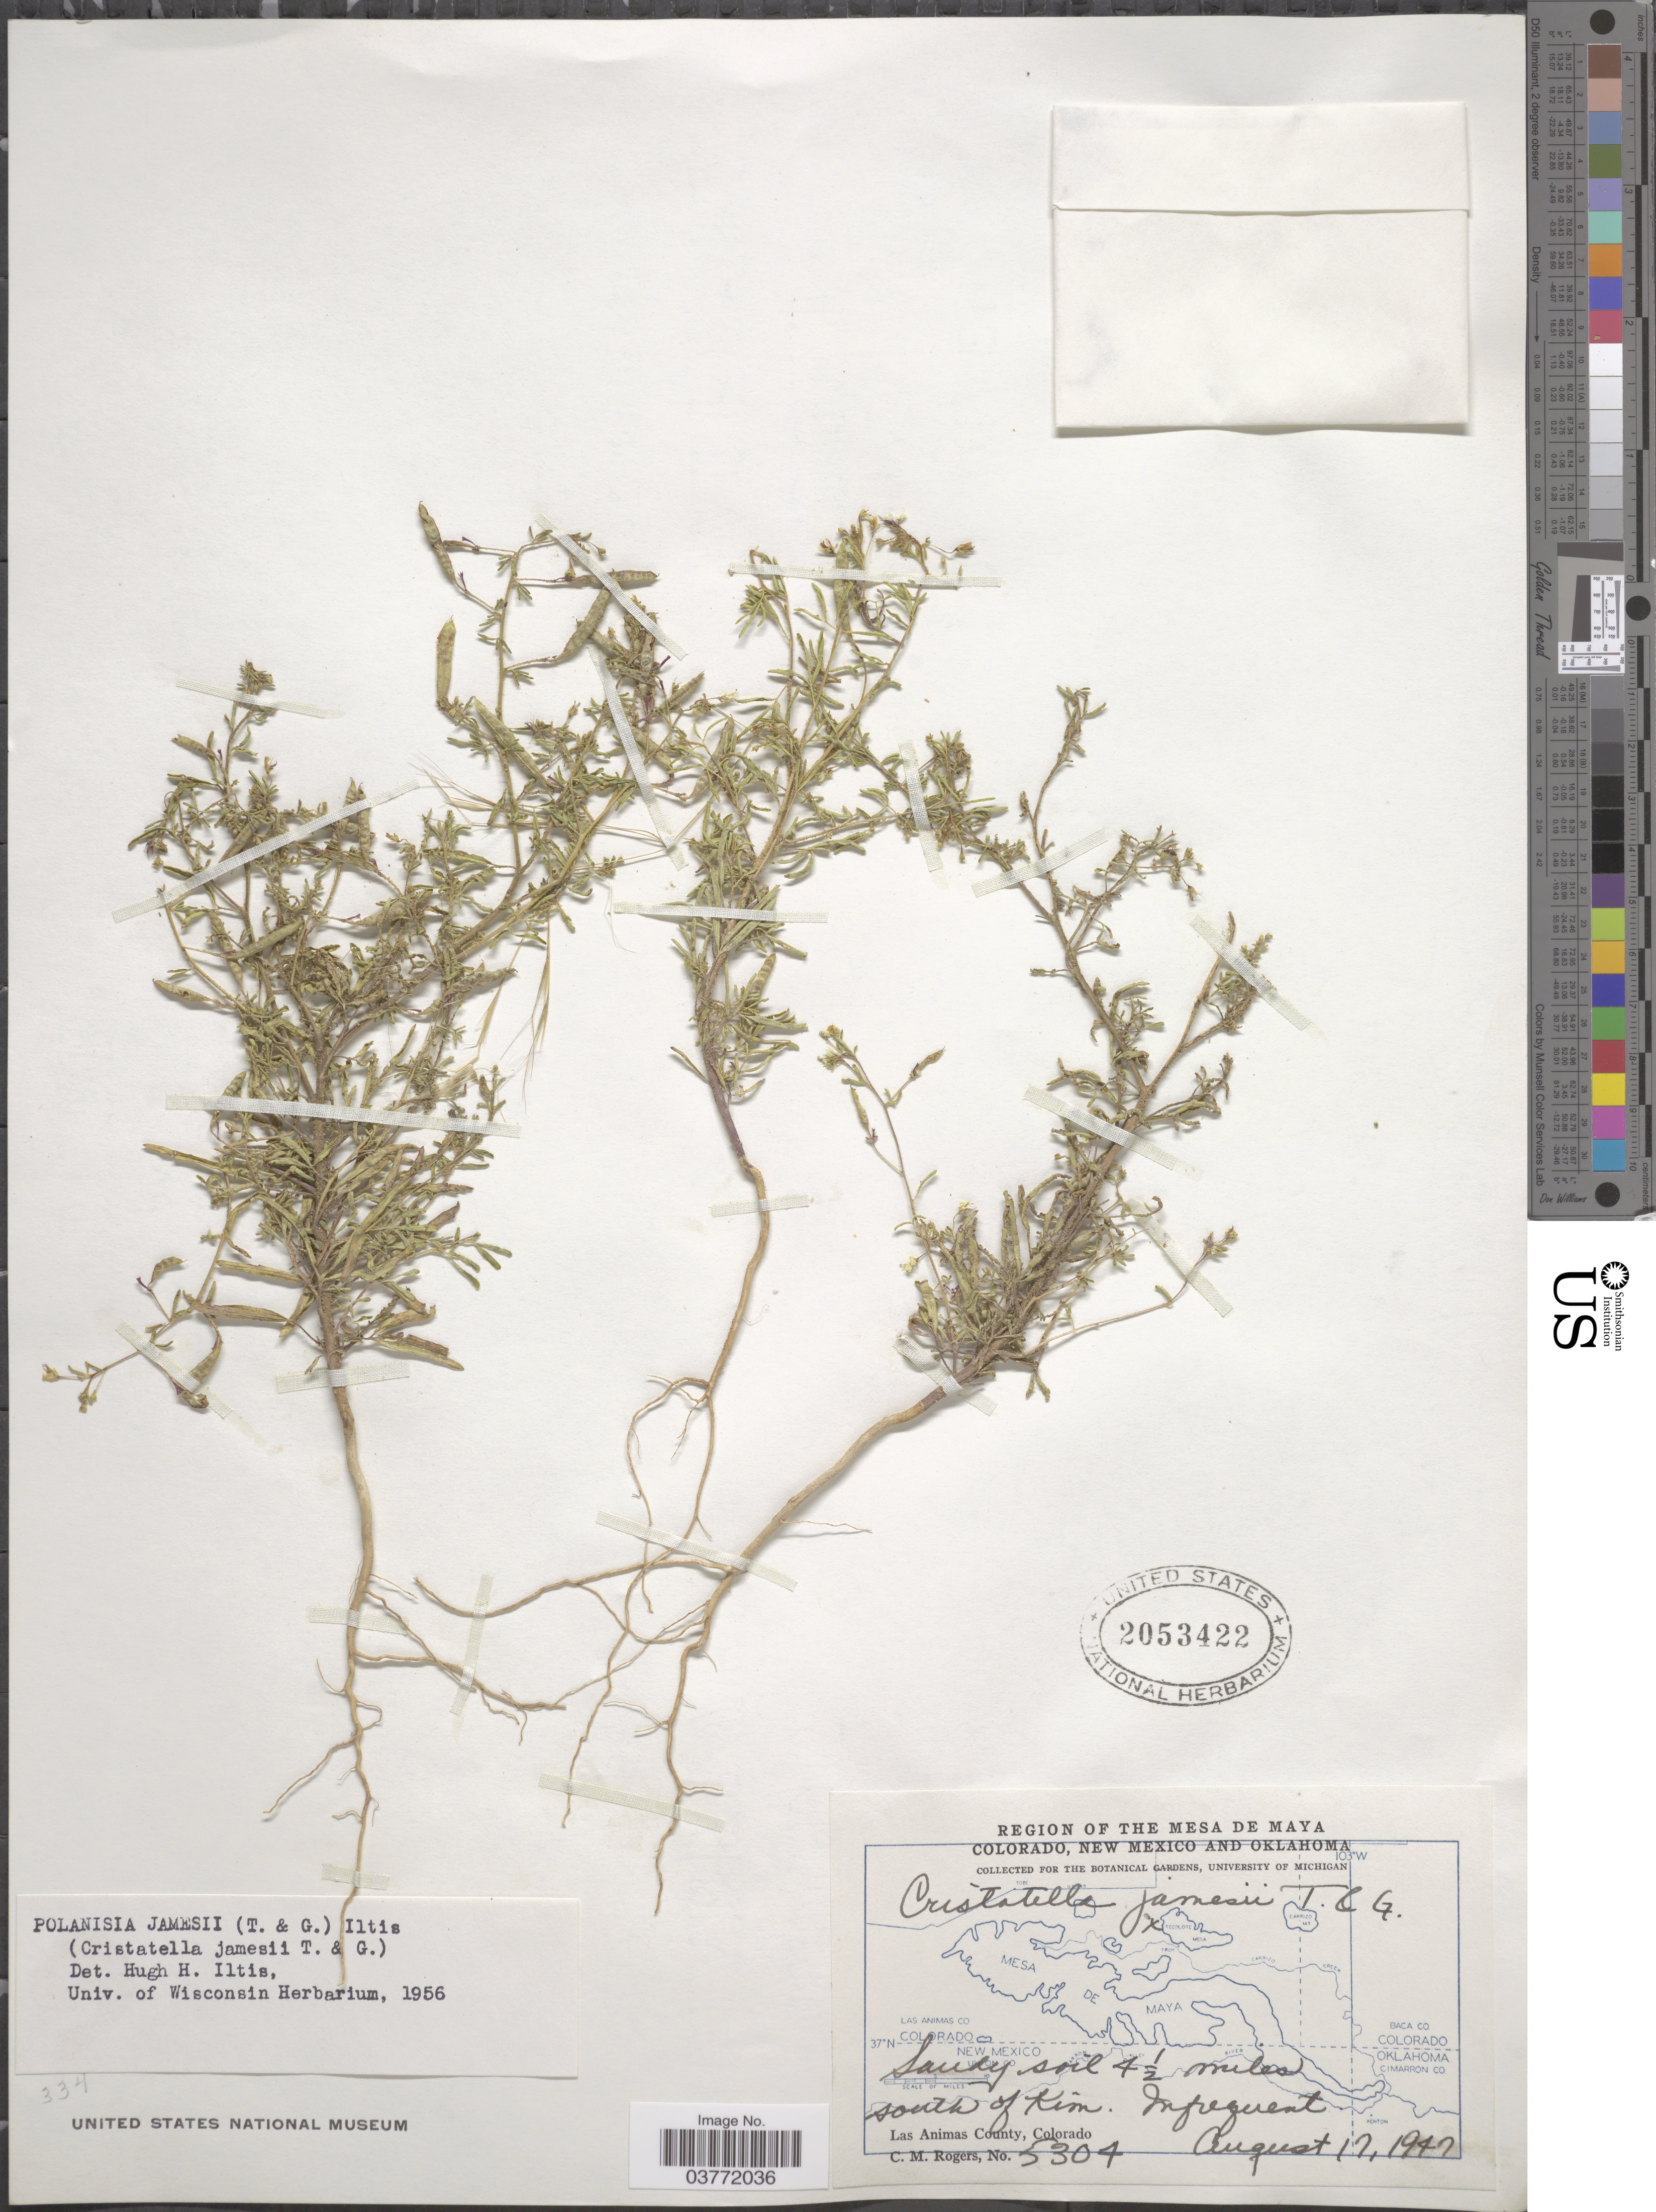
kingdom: Plantae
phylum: Tracheophyta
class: Magnoliopsida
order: Brassicales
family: Cleomaceae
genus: Polanisia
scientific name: Polanisia jamesii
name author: (Torr. & A. Gray) Iltis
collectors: C. M. Rogers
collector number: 5304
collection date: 1947-08-17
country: United States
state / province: Colorado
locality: Region of The Mesa de Maya. Sandy soil 4½ miles south of Kim. Las Animas County.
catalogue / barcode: US 2053422